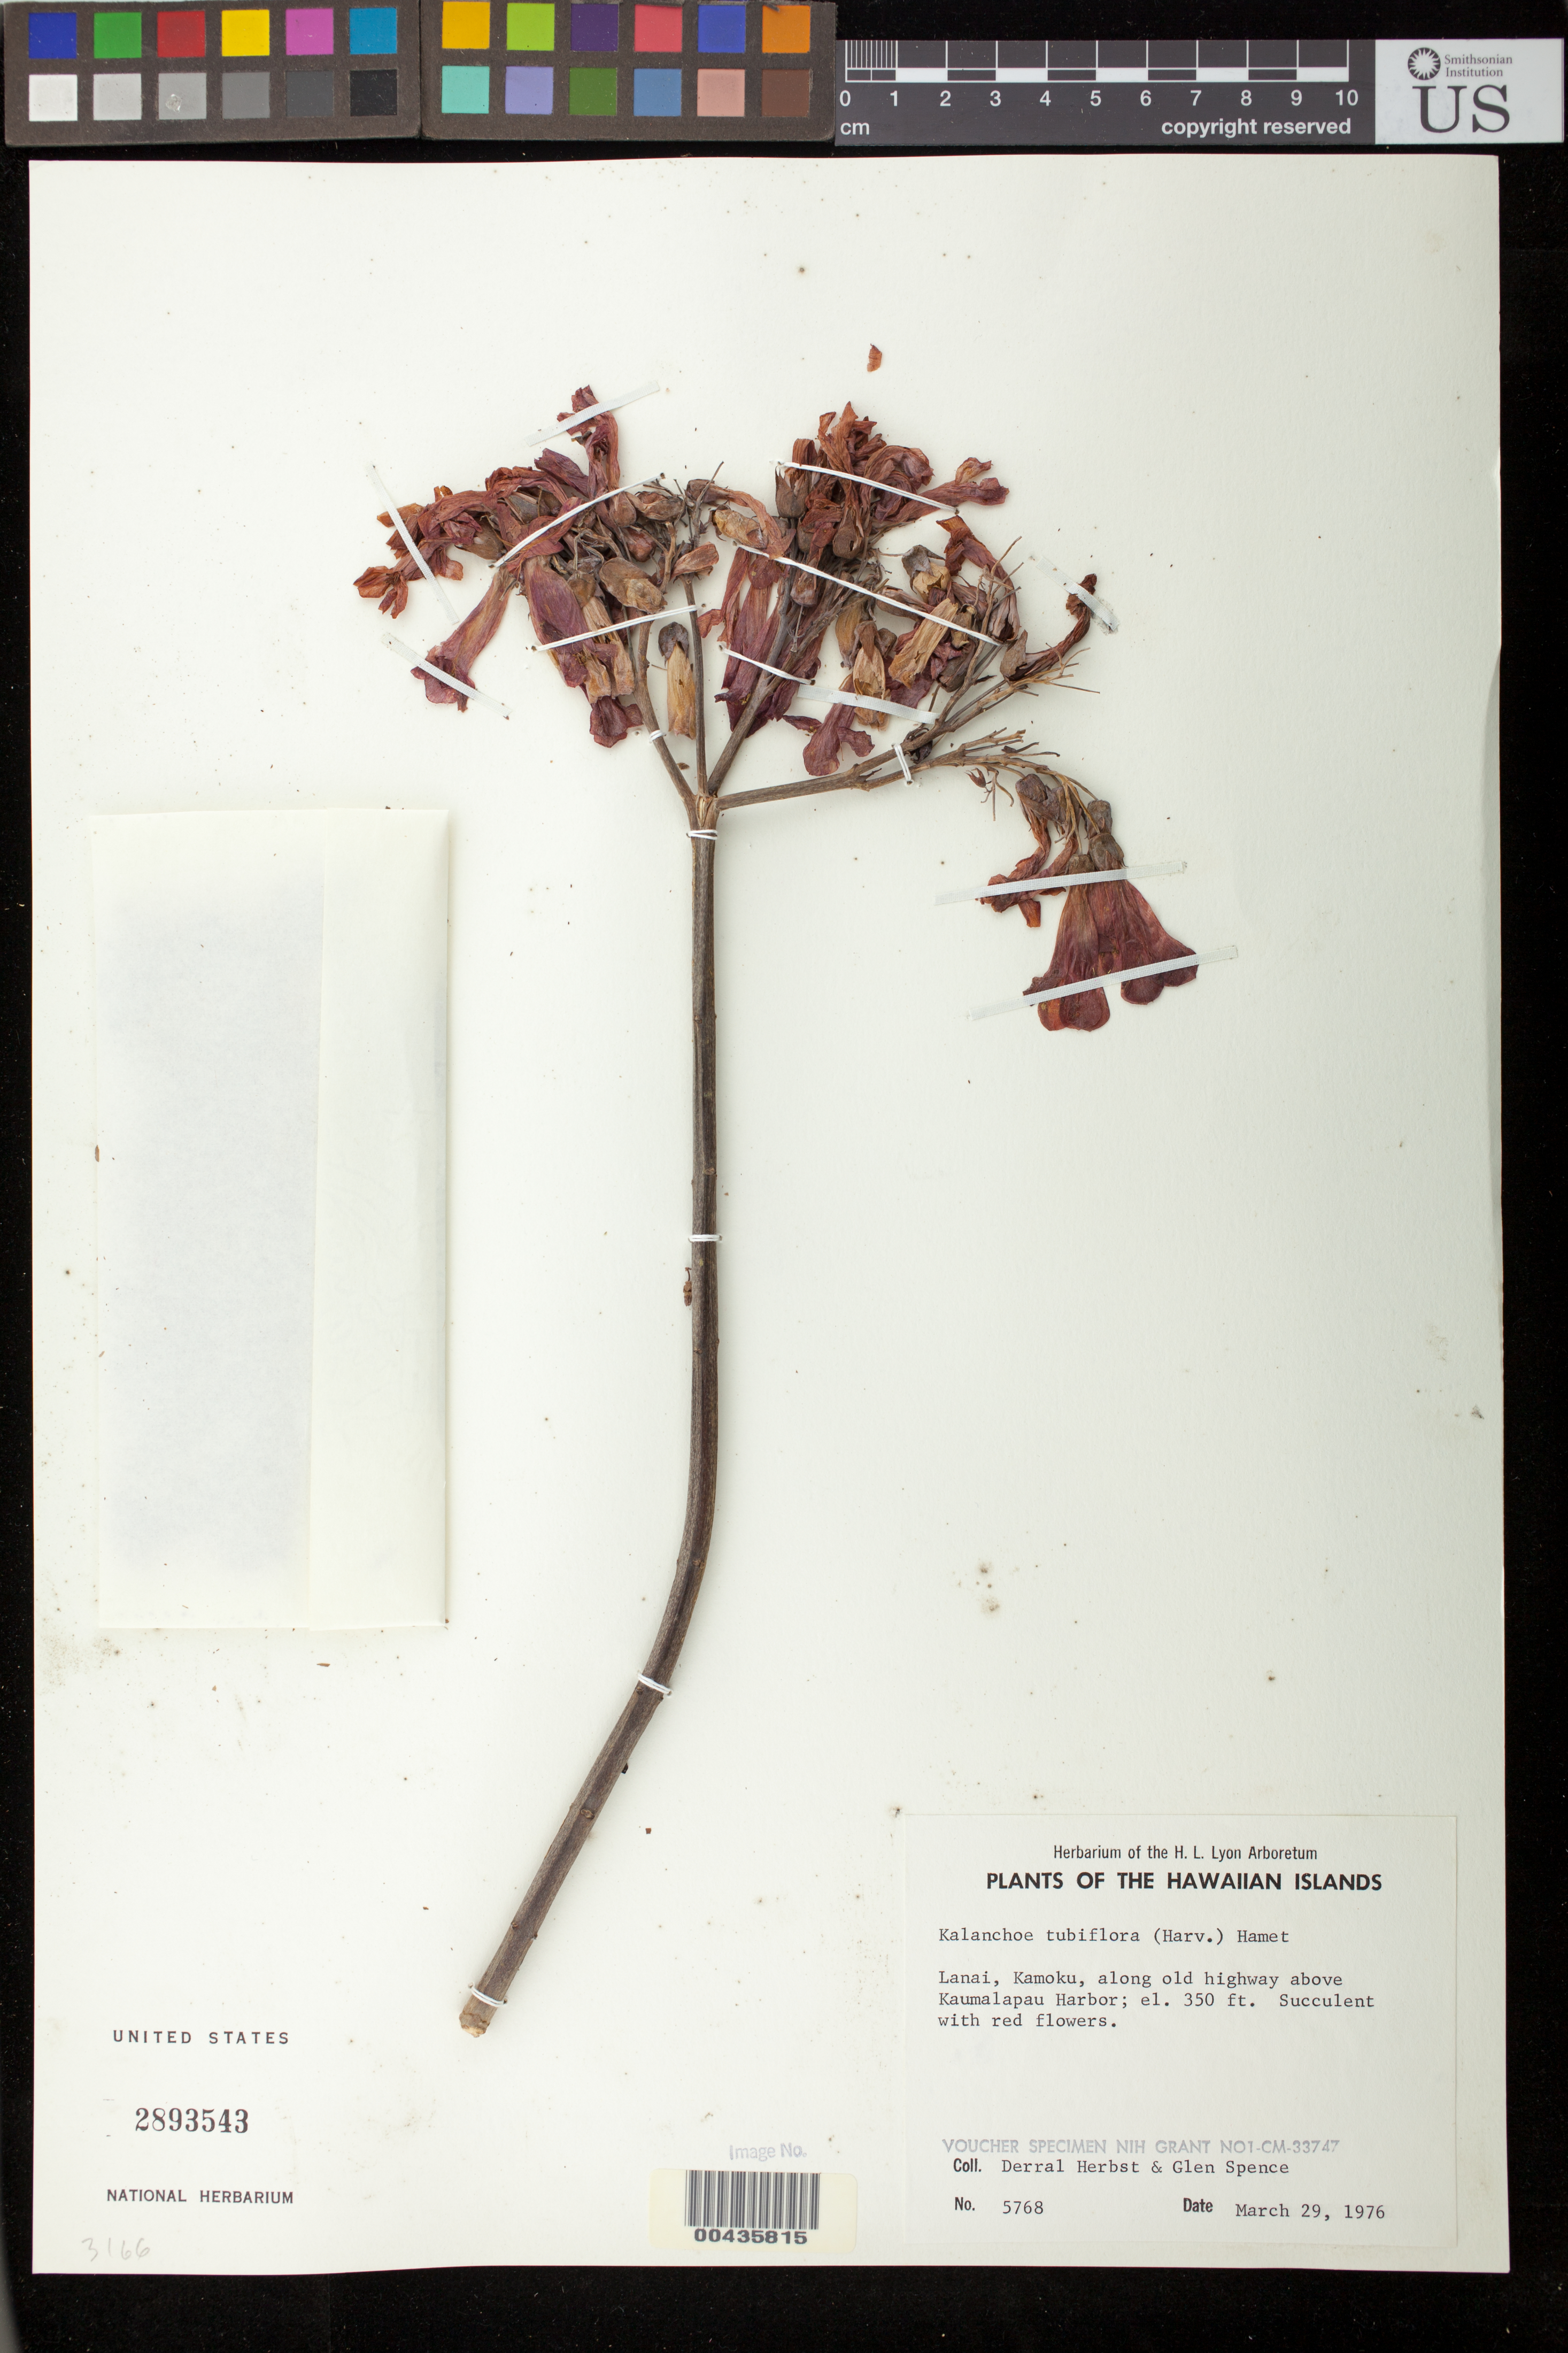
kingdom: Plantae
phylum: Tracheophyta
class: Magnoliopsida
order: Saxifragales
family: Crassulaceae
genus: Kalanchoe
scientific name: Kalanchoe delagoensis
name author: Eckl. & Zeyh.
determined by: Wagner, W. L., (BOT), Smithsonian Institution - National Museum of Natural History (UNITED STATES)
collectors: D. R. Herbst & G. Spence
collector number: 5768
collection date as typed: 29 Mar 1976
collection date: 1976-03-29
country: United States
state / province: Hawaii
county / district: Maui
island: Lana'i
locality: Kamoku, along old highway above Kaumalapau Harbor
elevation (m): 107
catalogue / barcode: US 2893543